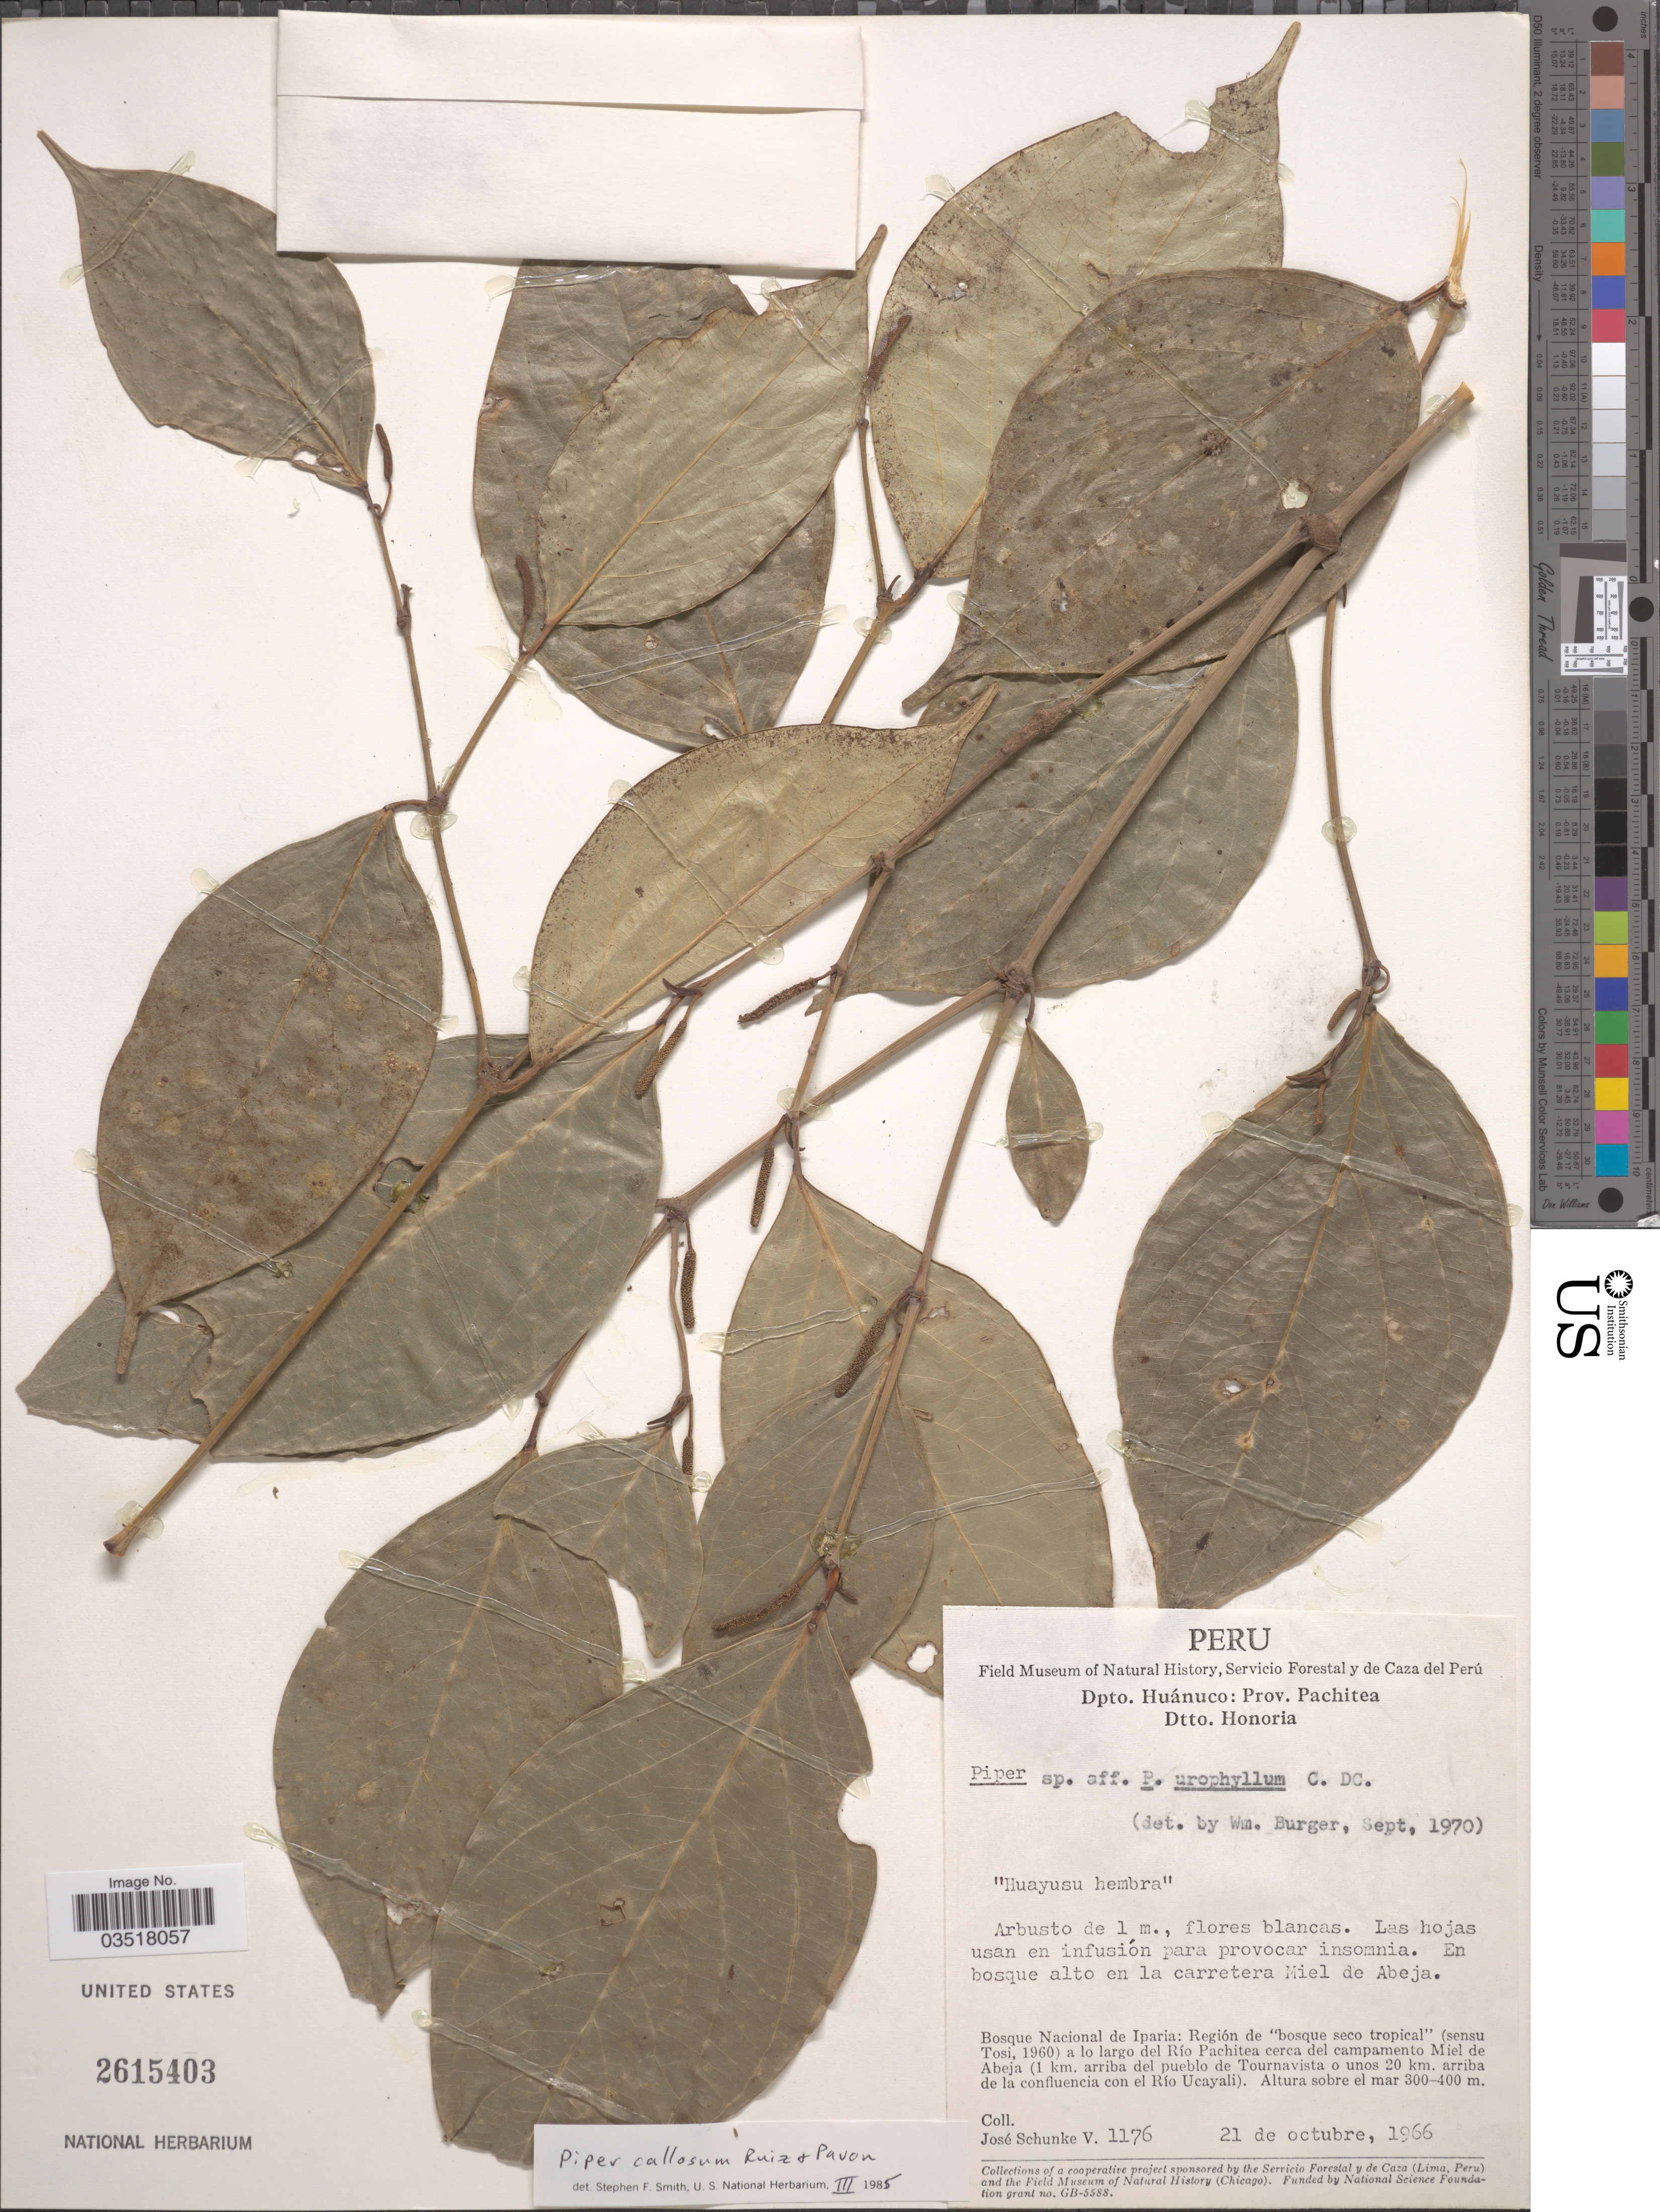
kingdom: Plantae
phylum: Tracheophyta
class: Magnoliopsida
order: Piperales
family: Piperaceae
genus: Piper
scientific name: Piper callosum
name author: Ruiz & Pav.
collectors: J. Schunke Vigo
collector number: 1176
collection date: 1966-10-21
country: Peru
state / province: Huánuco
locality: Dpto. Huánuco. Prov. Pachitea. Dtto. Honoria. En la carretera Miel de Abeja. Bosque Nacional de Iparia: Región de 'bosque seco tropical' (sensu Tosi, 1960) a lo largo del Río Pachitea cerca del campamento Miel de Abeja (1 km. arriba del pueblo de Tournavista o unos 20 km. arriba de la confluencia con el Río Ucayali).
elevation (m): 300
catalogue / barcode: US 2615403